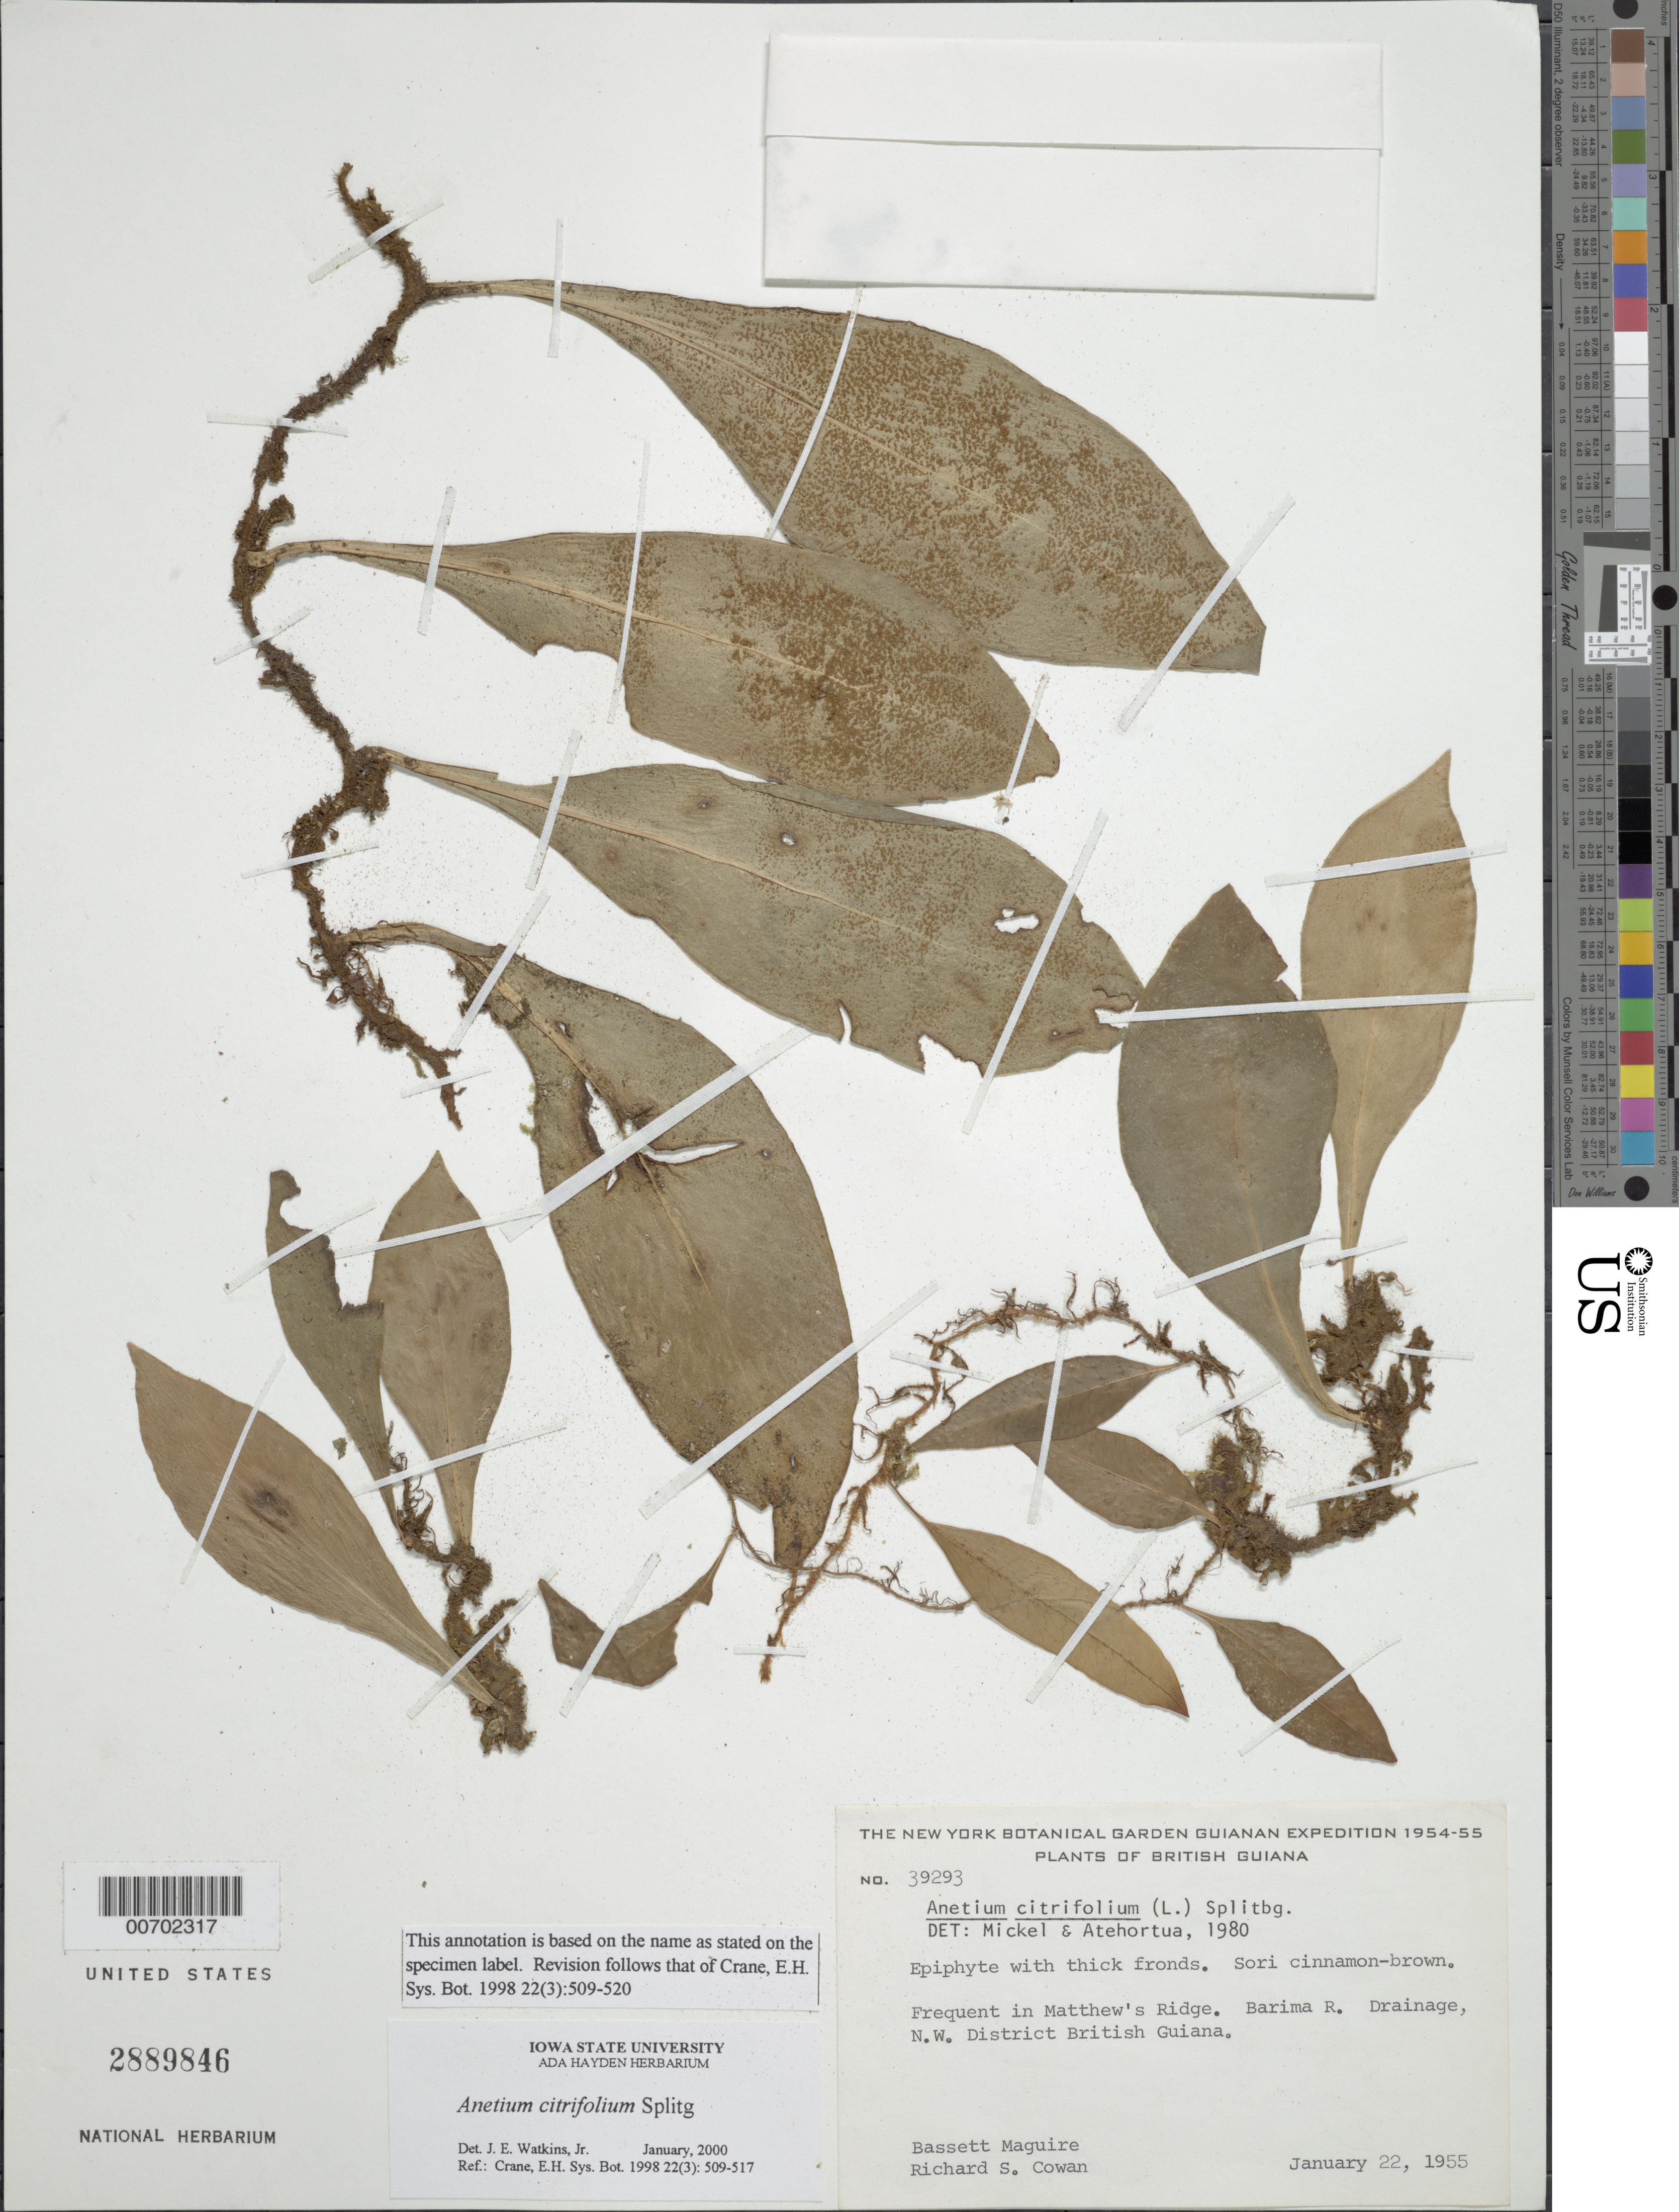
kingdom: Plantae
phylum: Tracheophyta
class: Polypodiopsida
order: Polypodiales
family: Pteridaceae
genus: Anetium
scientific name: Anetium citrifolium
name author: (L.) Splitg.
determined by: Watkins, J. E., Jr.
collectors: B. Maguire & R. S. Cowan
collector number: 39293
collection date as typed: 22-Jan-55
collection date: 1955-01-22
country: Guyana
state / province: Barima-Waini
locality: Matthew's Ridge, Barima River drainage; NW District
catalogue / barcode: US 2889846